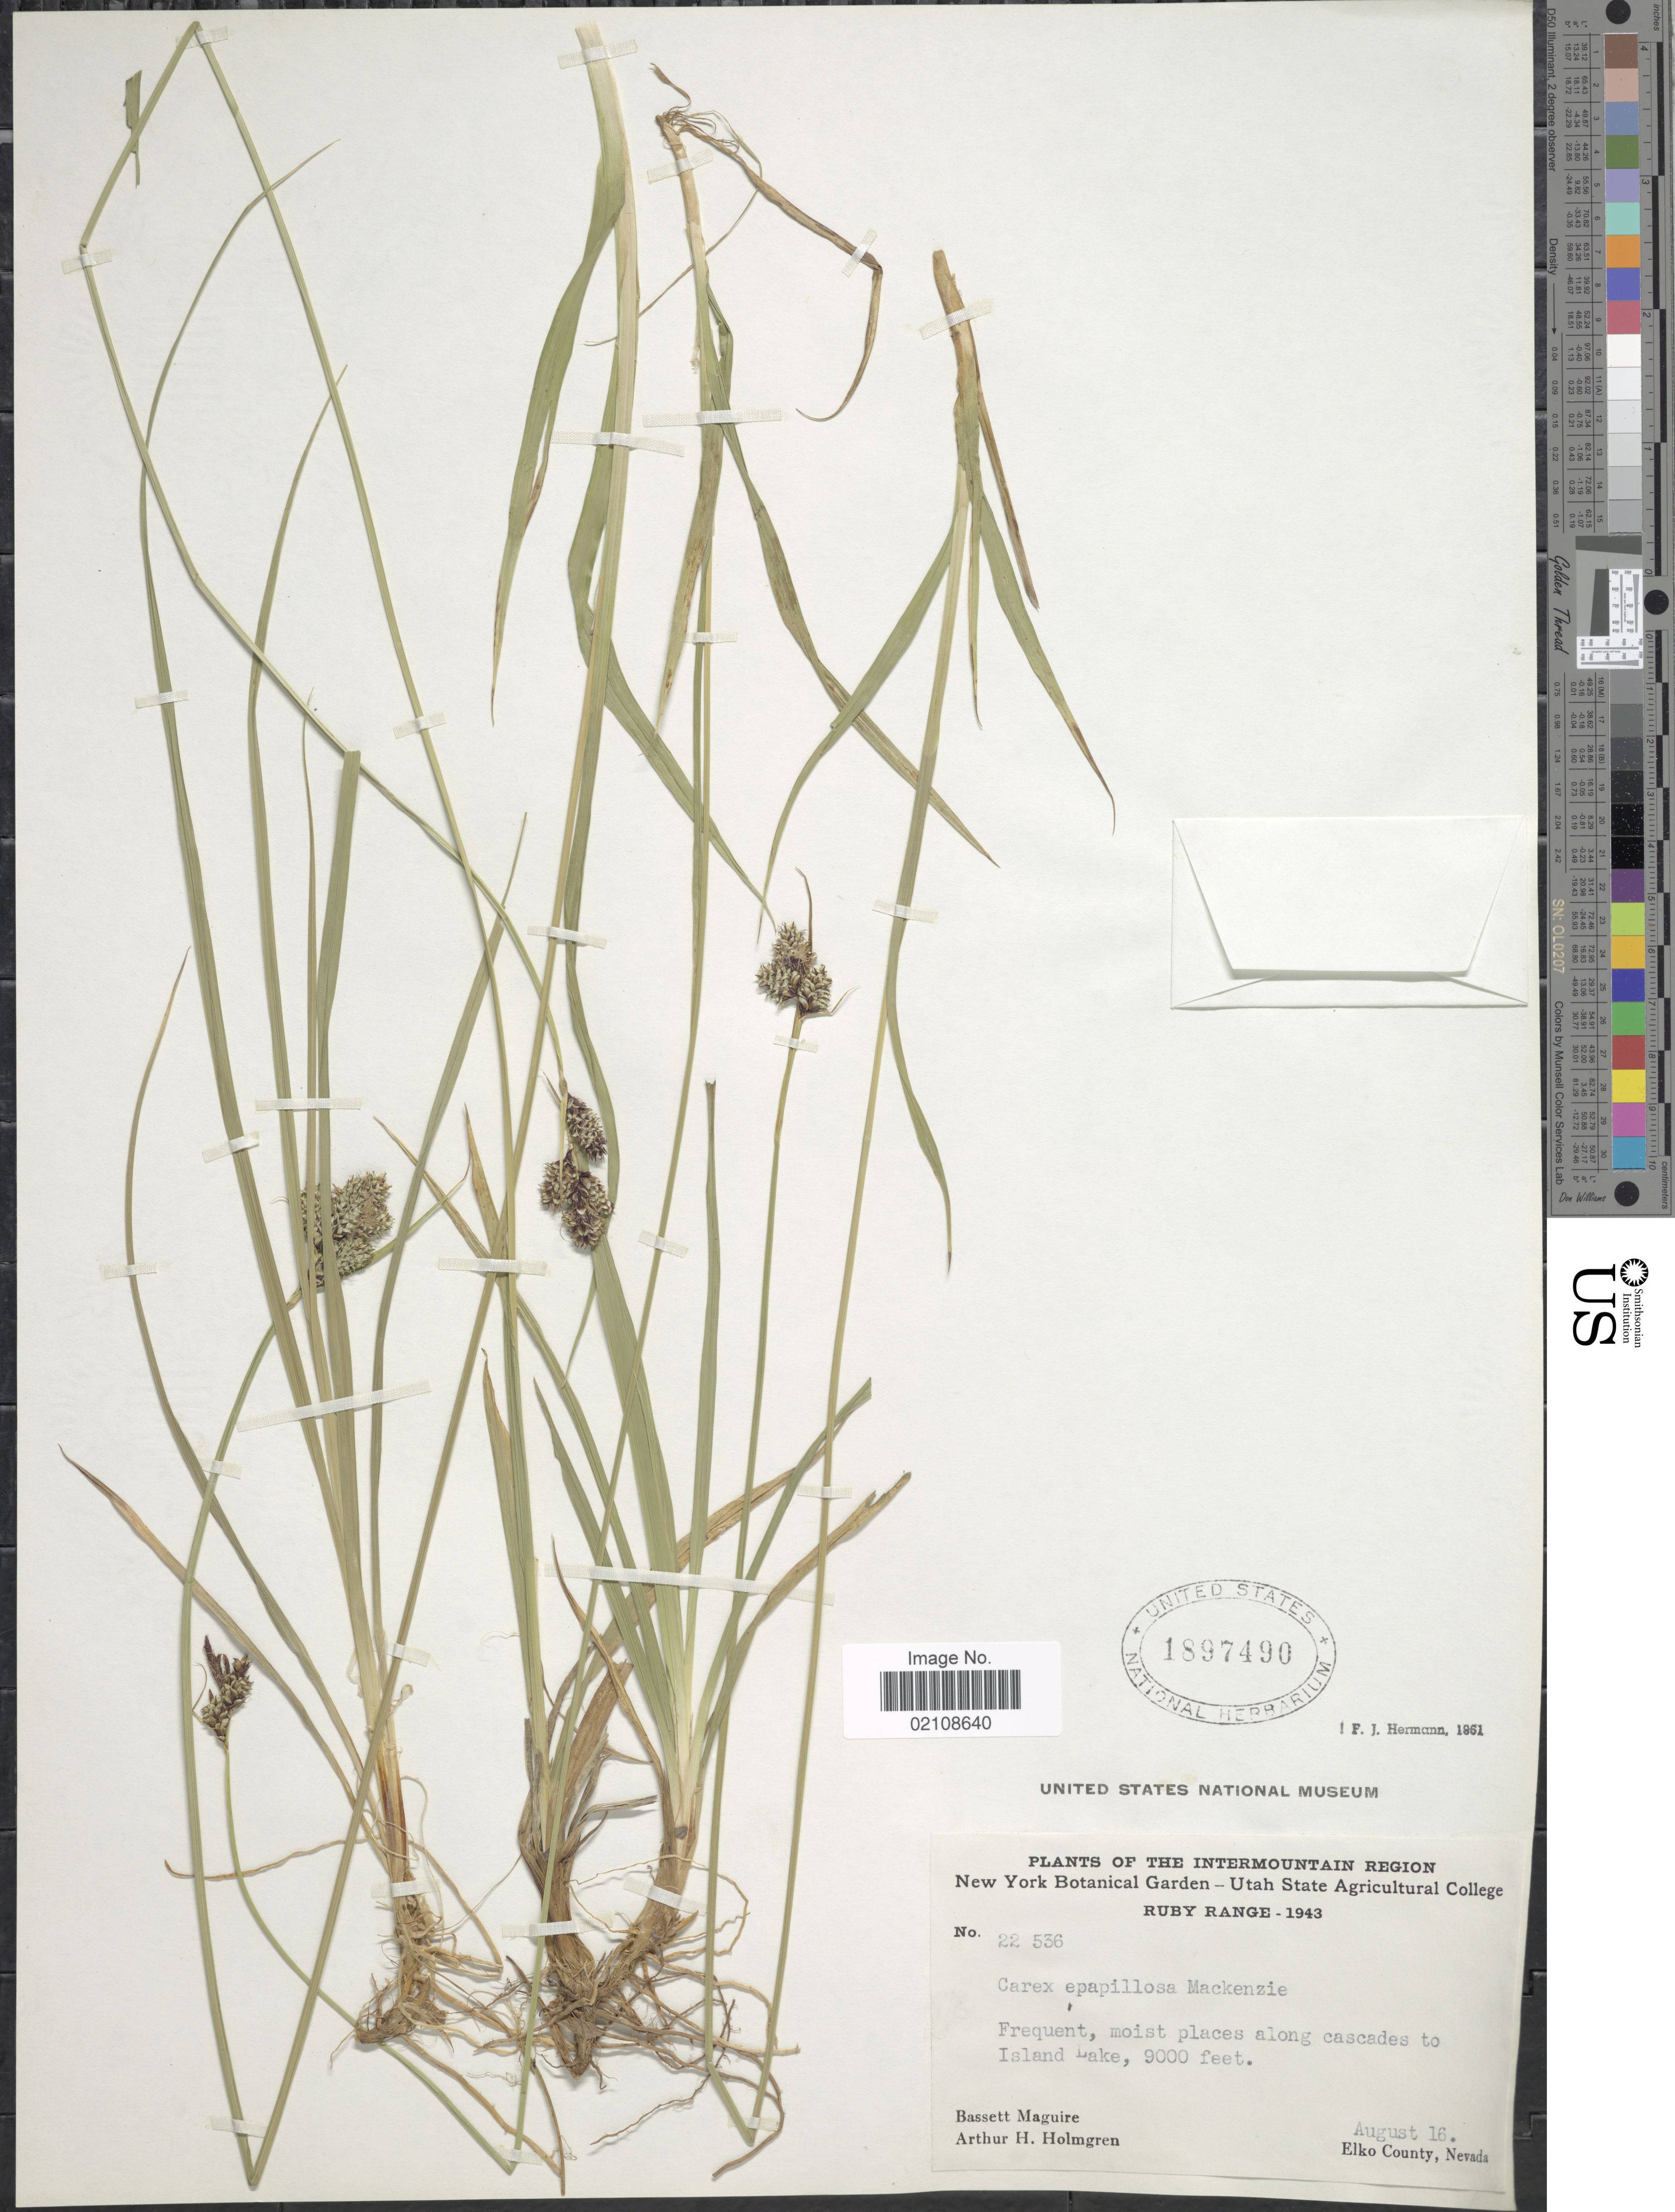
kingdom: Plantae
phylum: Tracheophyta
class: Liliopsida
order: Poales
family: Cyperaceae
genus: Carex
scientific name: Carex epapillosa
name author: Mack.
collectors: B. Maguire & A. H. Holmgren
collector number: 22536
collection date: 1943-08-16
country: United States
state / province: Nevada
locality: Intermountain Region, moist plaes along cascades to Island Lake, Elko County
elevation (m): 2743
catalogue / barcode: US 1897490